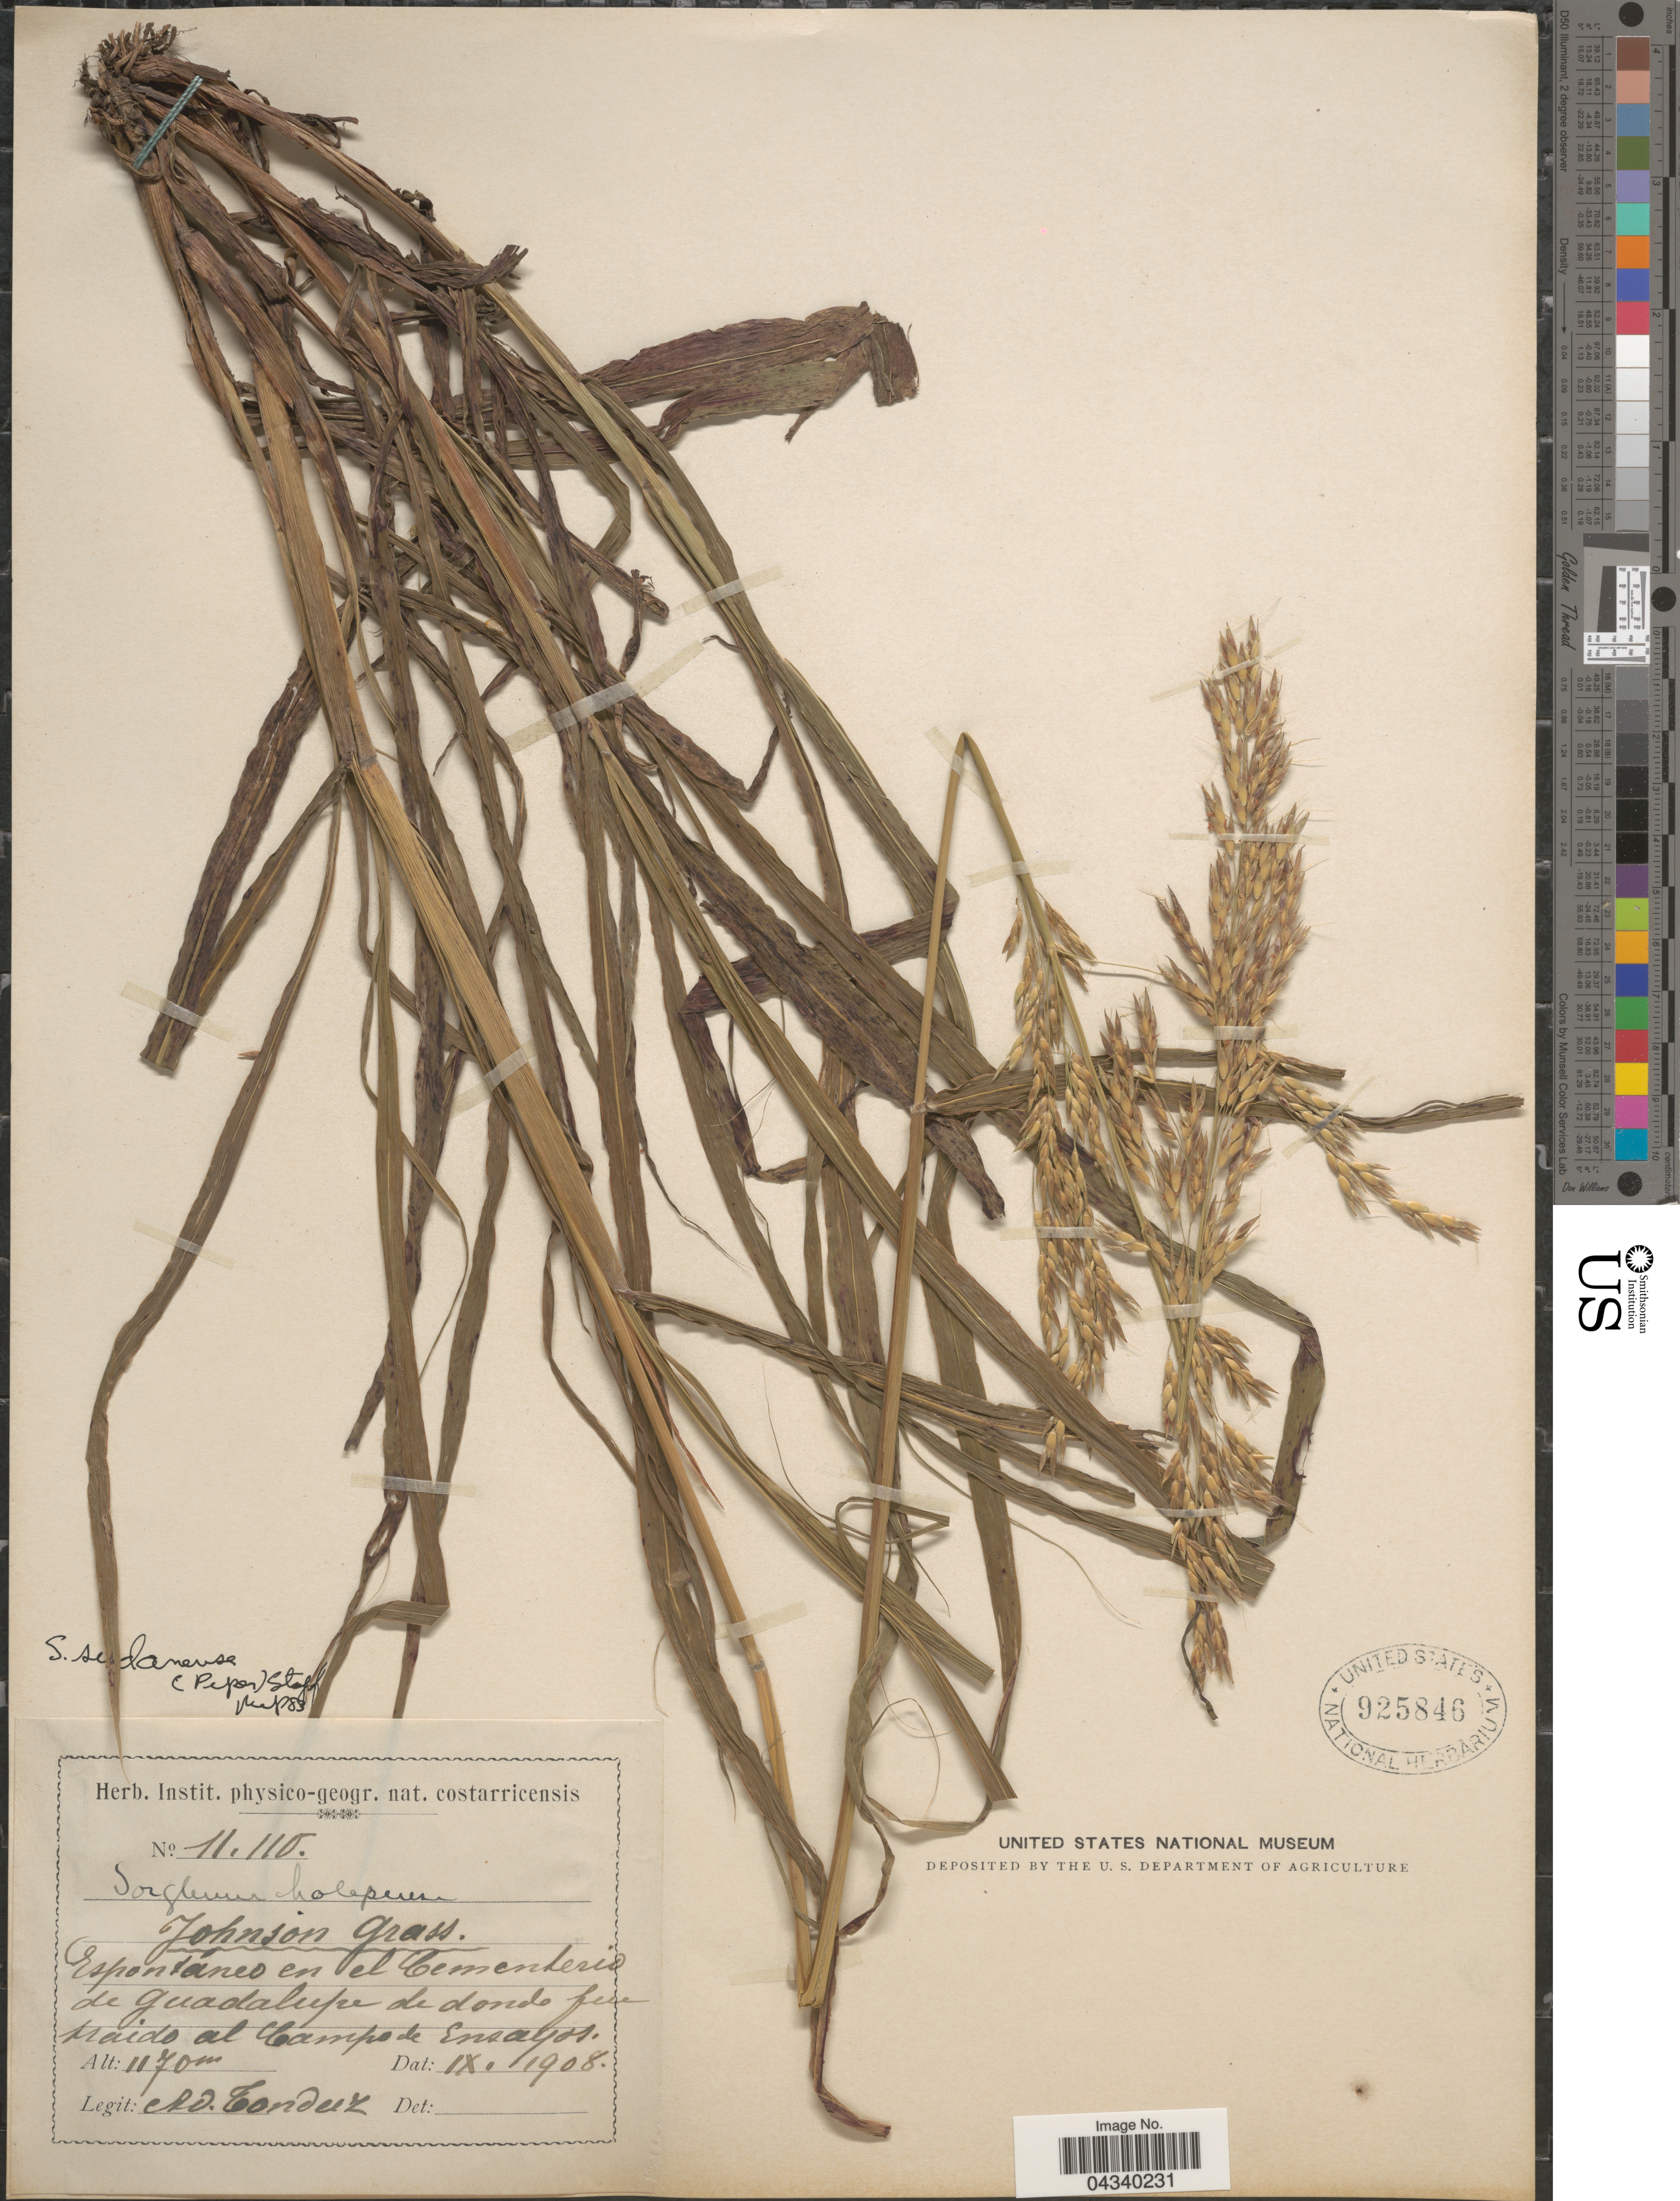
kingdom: Plantae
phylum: Tracheophyta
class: Liliopsida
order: Poales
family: Poaceae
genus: Sorghum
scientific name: Sorghum drummondii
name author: (Steud.) Nees ex Millsp. & Chase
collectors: A. Tonduz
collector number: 11110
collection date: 1908-09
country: Costa Rica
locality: Espontaneoen el Cementerio de Guadalupe de donde fue traído al Campo de Ensayos.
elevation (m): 1170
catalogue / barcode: US 925846